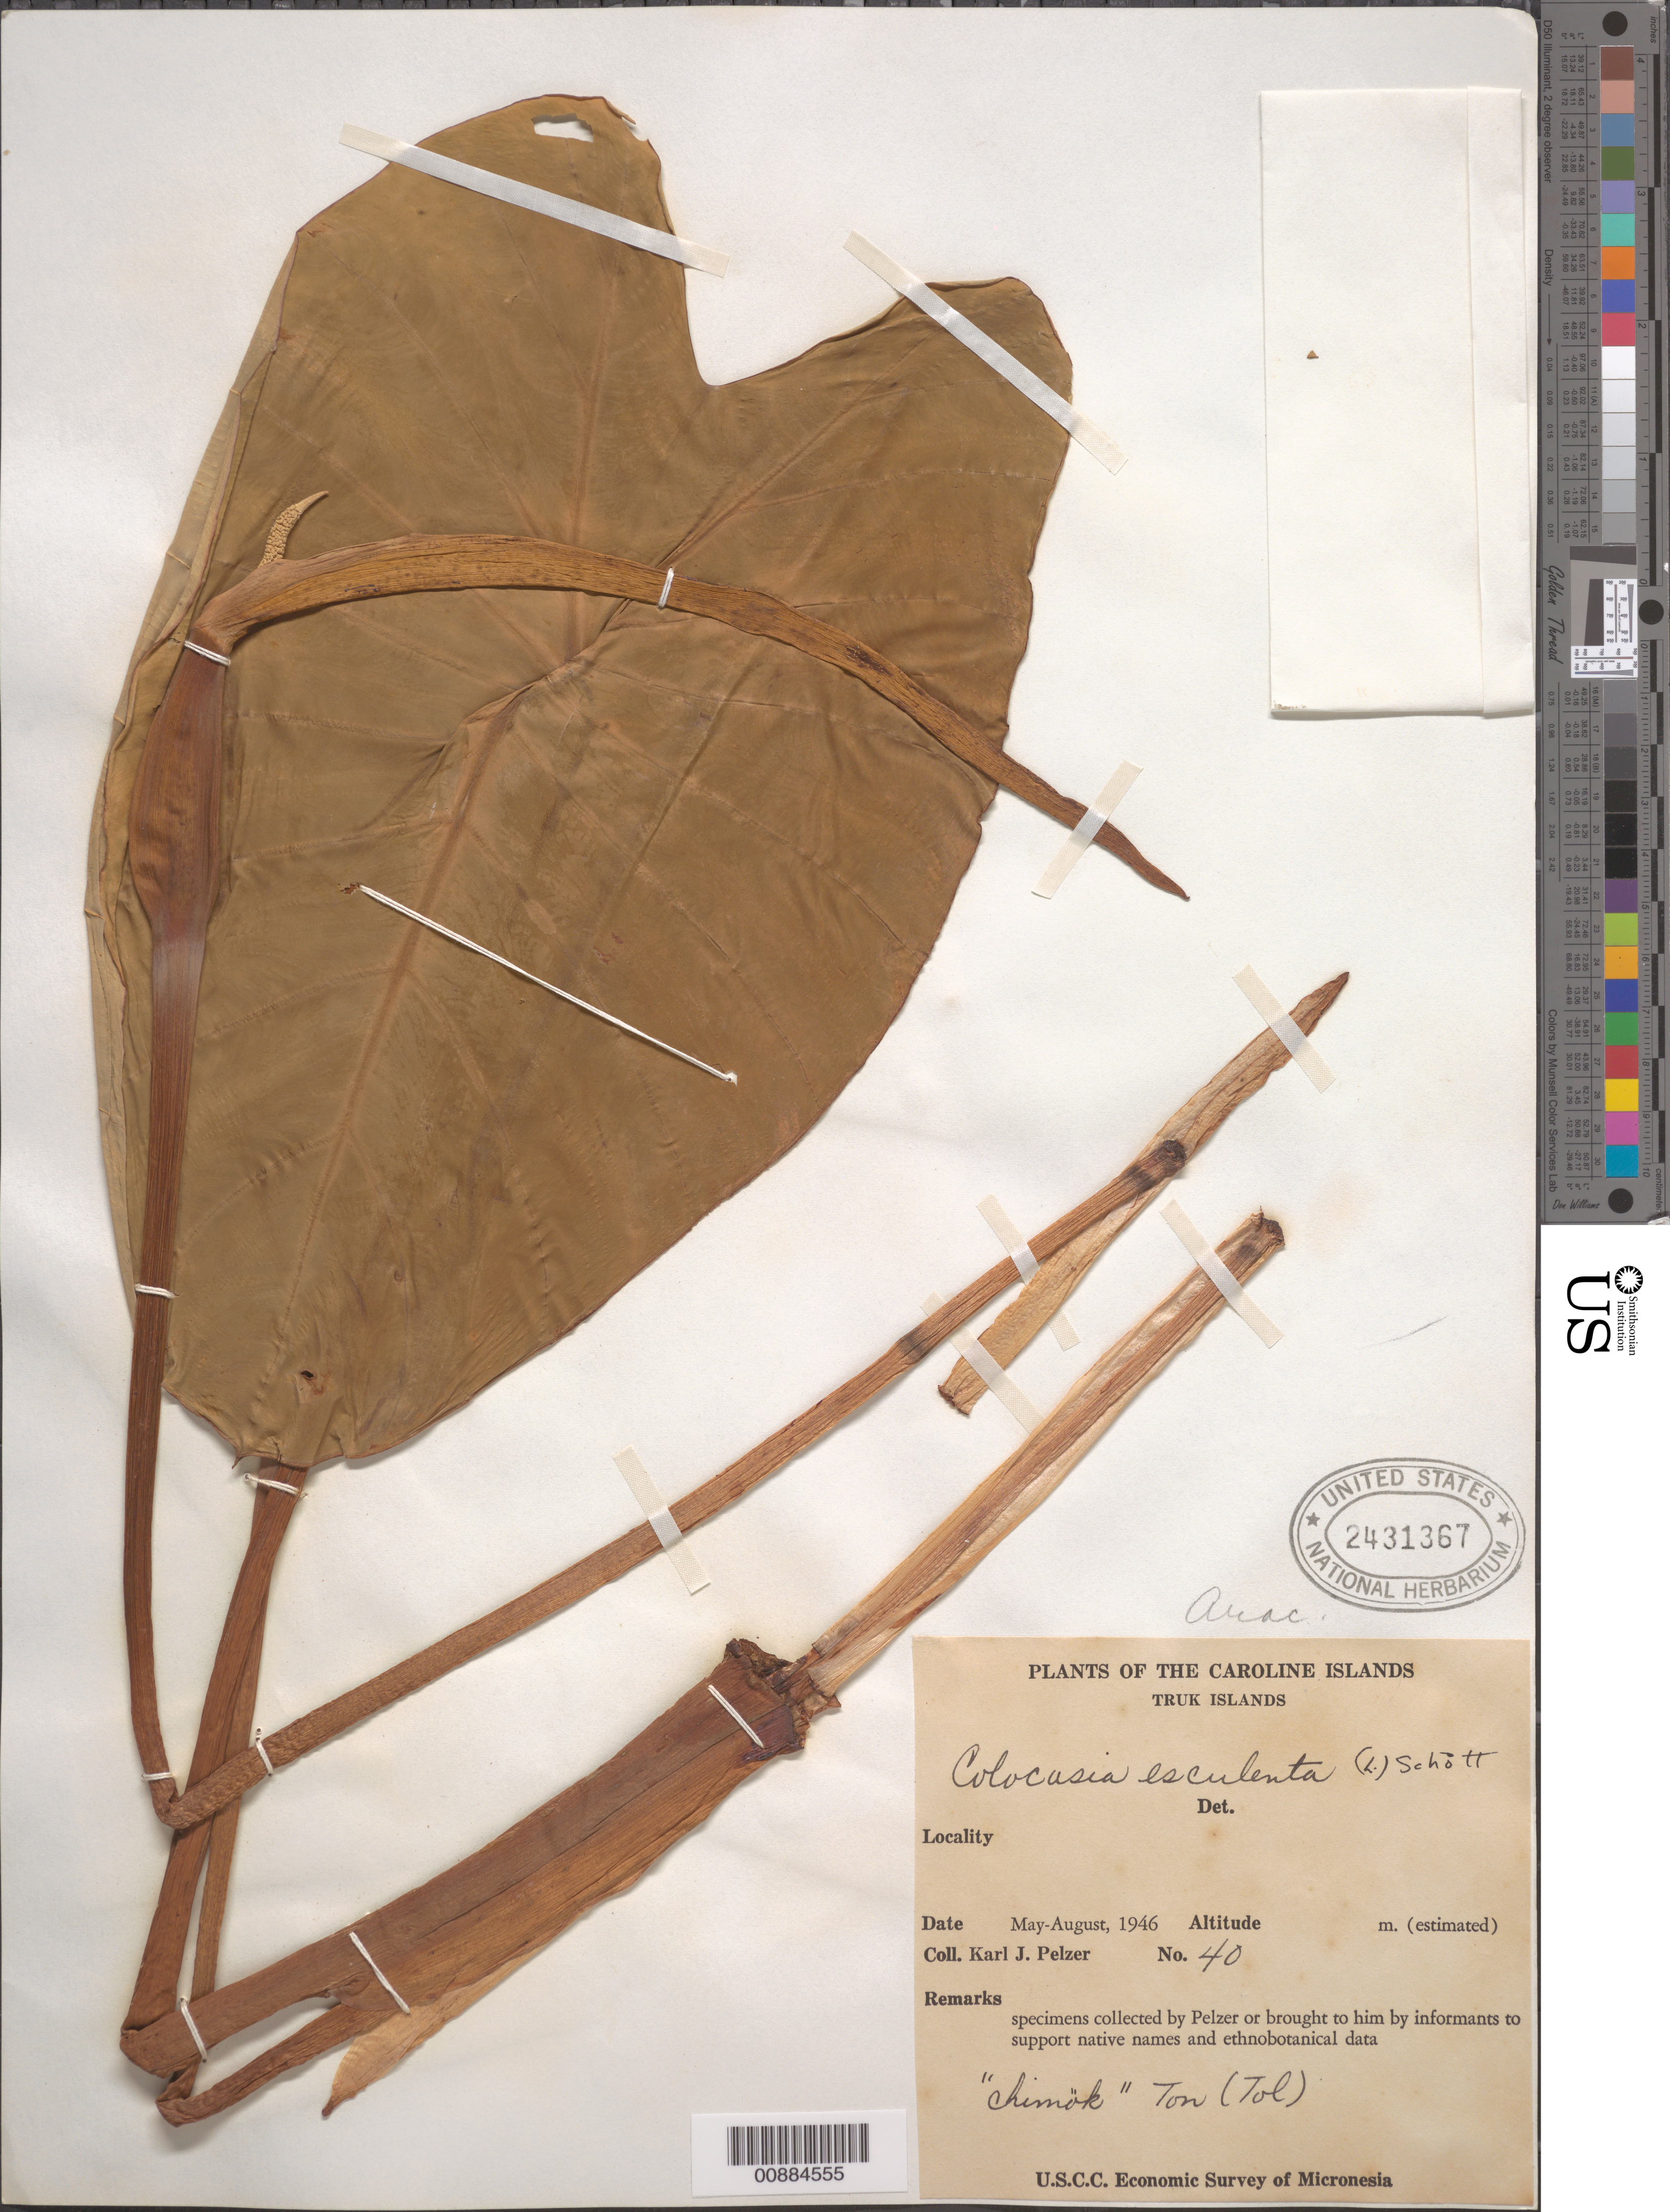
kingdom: Plantae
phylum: Tracheophyta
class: Liliopsida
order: Alismatales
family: Araceae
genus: Colocasia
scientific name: Colocasia esculenta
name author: (L.) Schott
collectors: K. J. Pelzer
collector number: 40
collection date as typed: May 1946 to Aug 1946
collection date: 1946-05/1946-08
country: Micronesia, Federated States of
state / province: Truk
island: Truk (Chuuk) Is.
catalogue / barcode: US 2431367